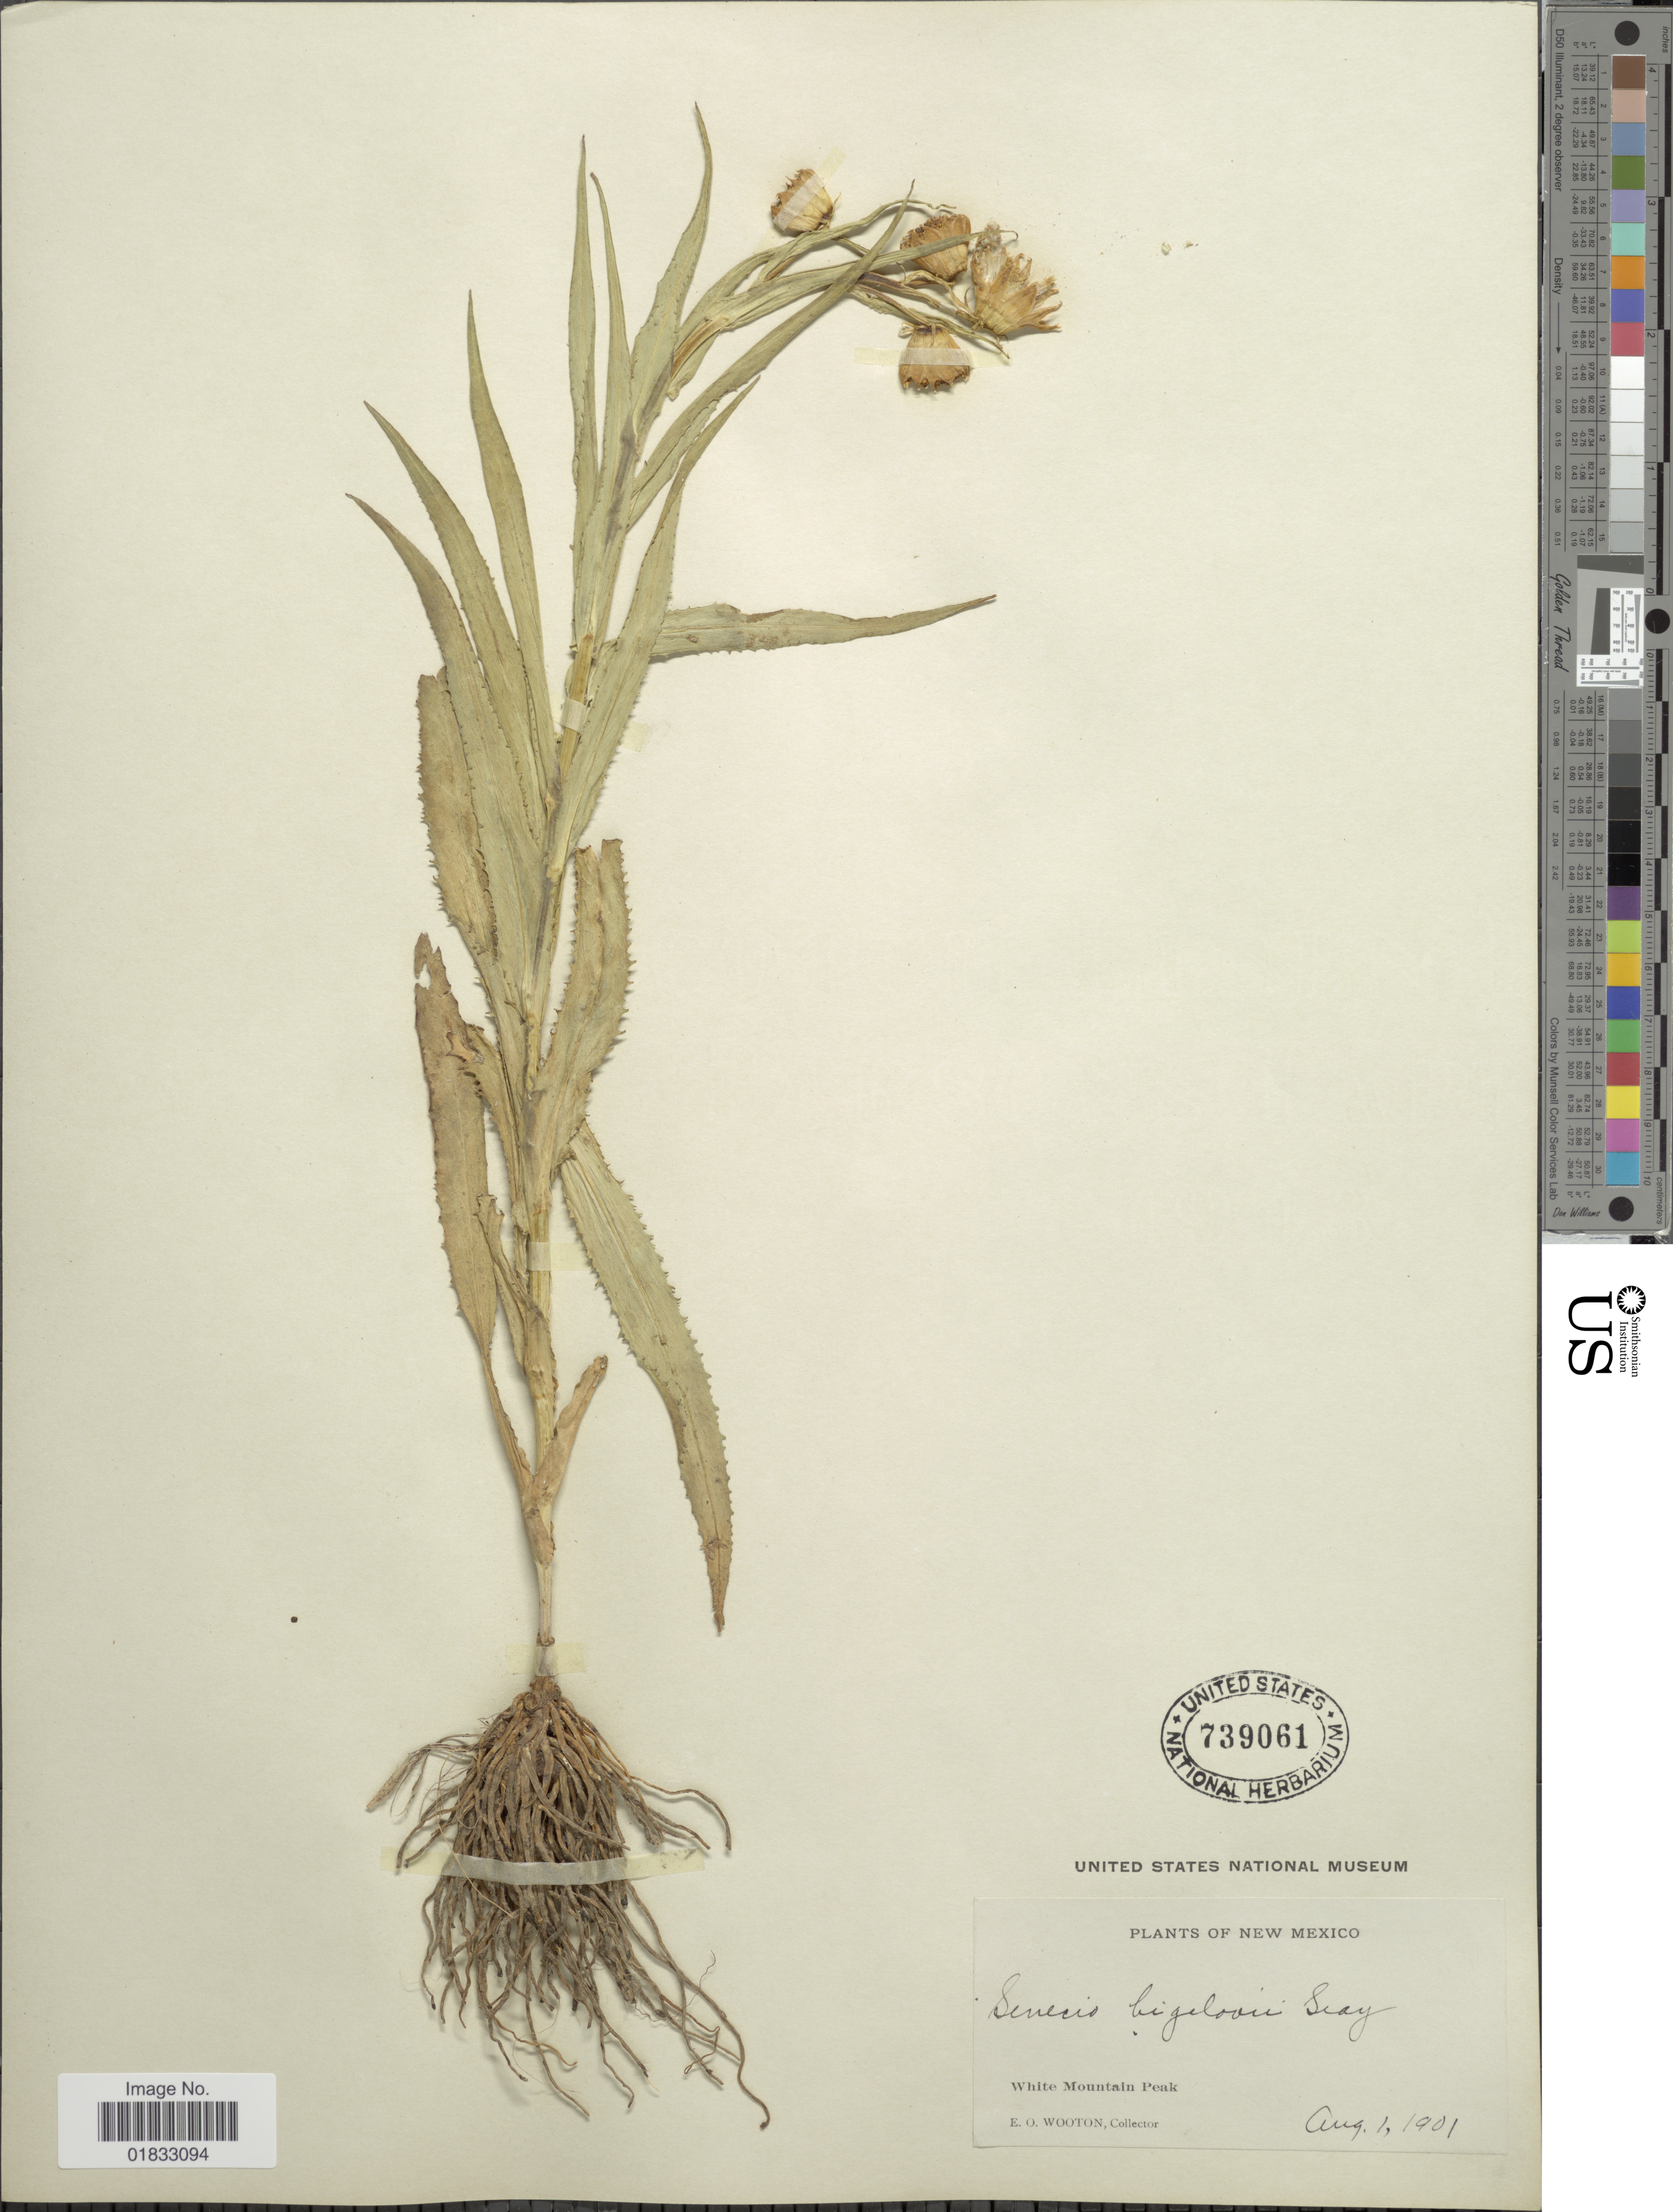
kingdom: Plantae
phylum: Tracheophyta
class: Magnoliopsida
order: Asterales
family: Asteraceae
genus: Senecio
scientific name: Senecio bigelovii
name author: A. Gray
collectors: E. O. Wooton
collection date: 1901-08-01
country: United States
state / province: New Mexico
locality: White Mountain Peak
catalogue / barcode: US 739061